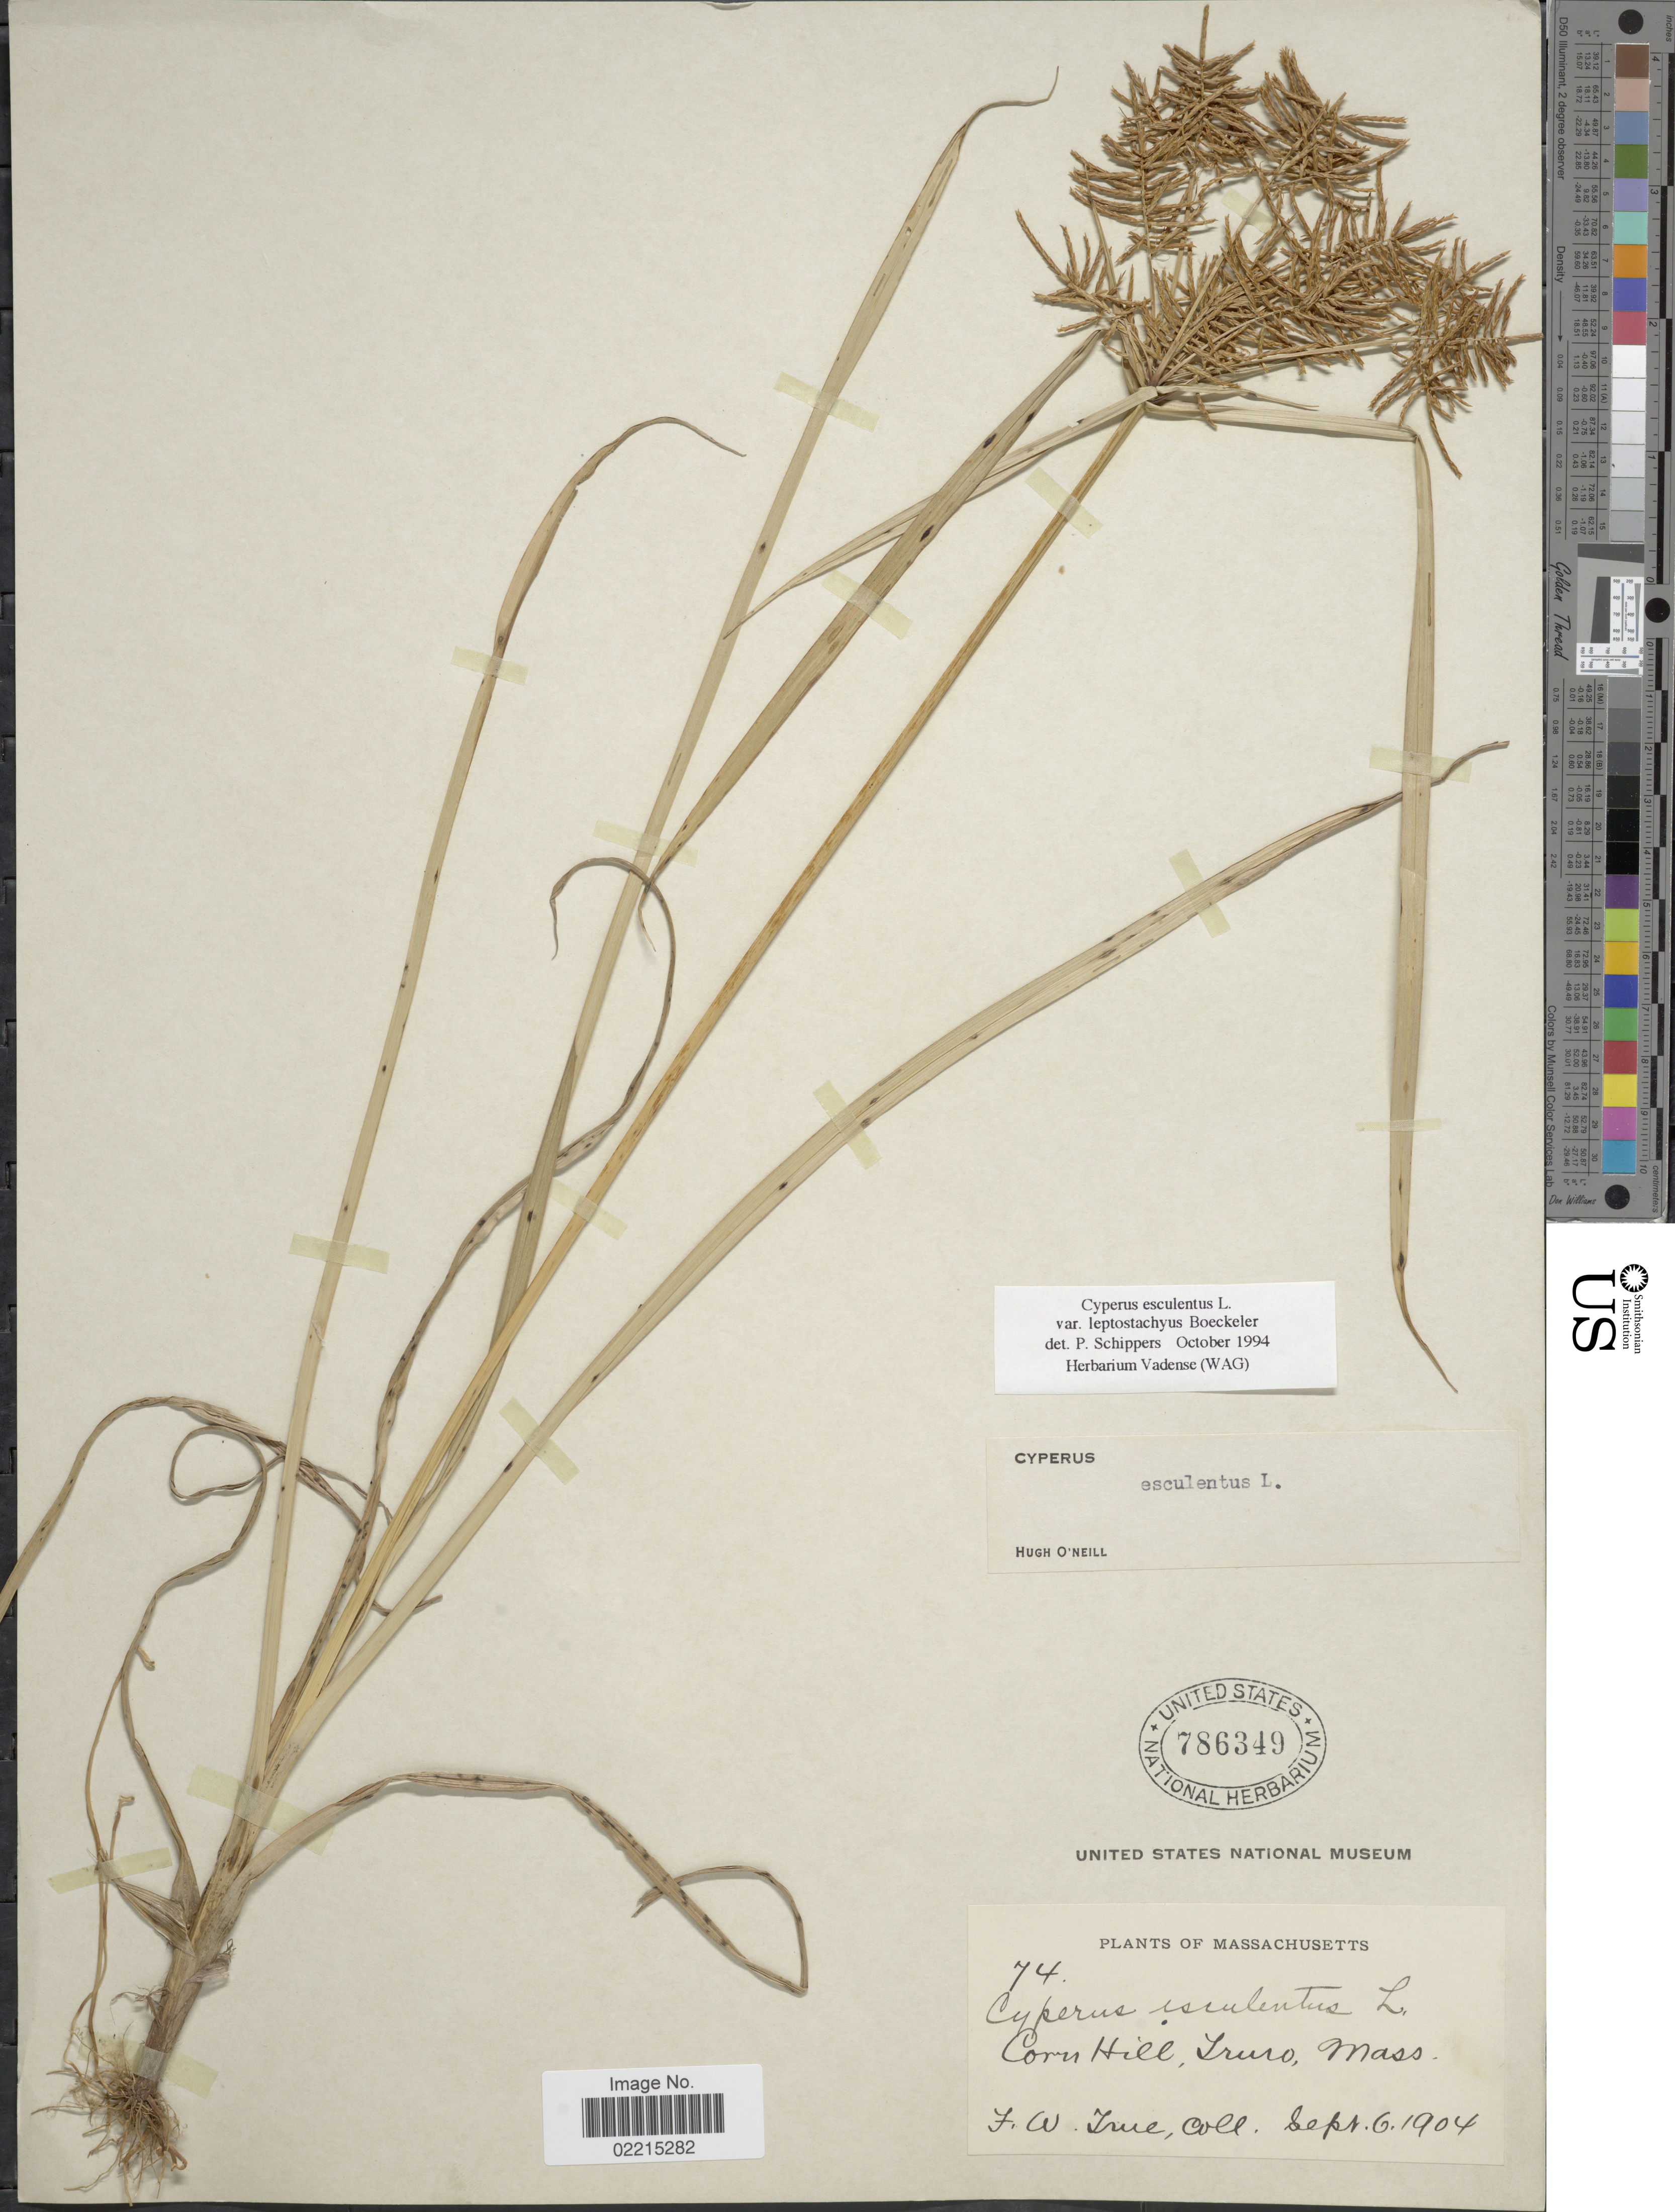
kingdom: Plantae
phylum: Tracheophyta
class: Liliopsida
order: Poales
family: Cyperaceae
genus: Cyperus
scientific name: Cyperus esculentus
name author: L.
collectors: F. True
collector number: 74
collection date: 1904-09-06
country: United States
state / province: Massachusetts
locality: Corn Hill, Truro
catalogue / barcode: US 786349